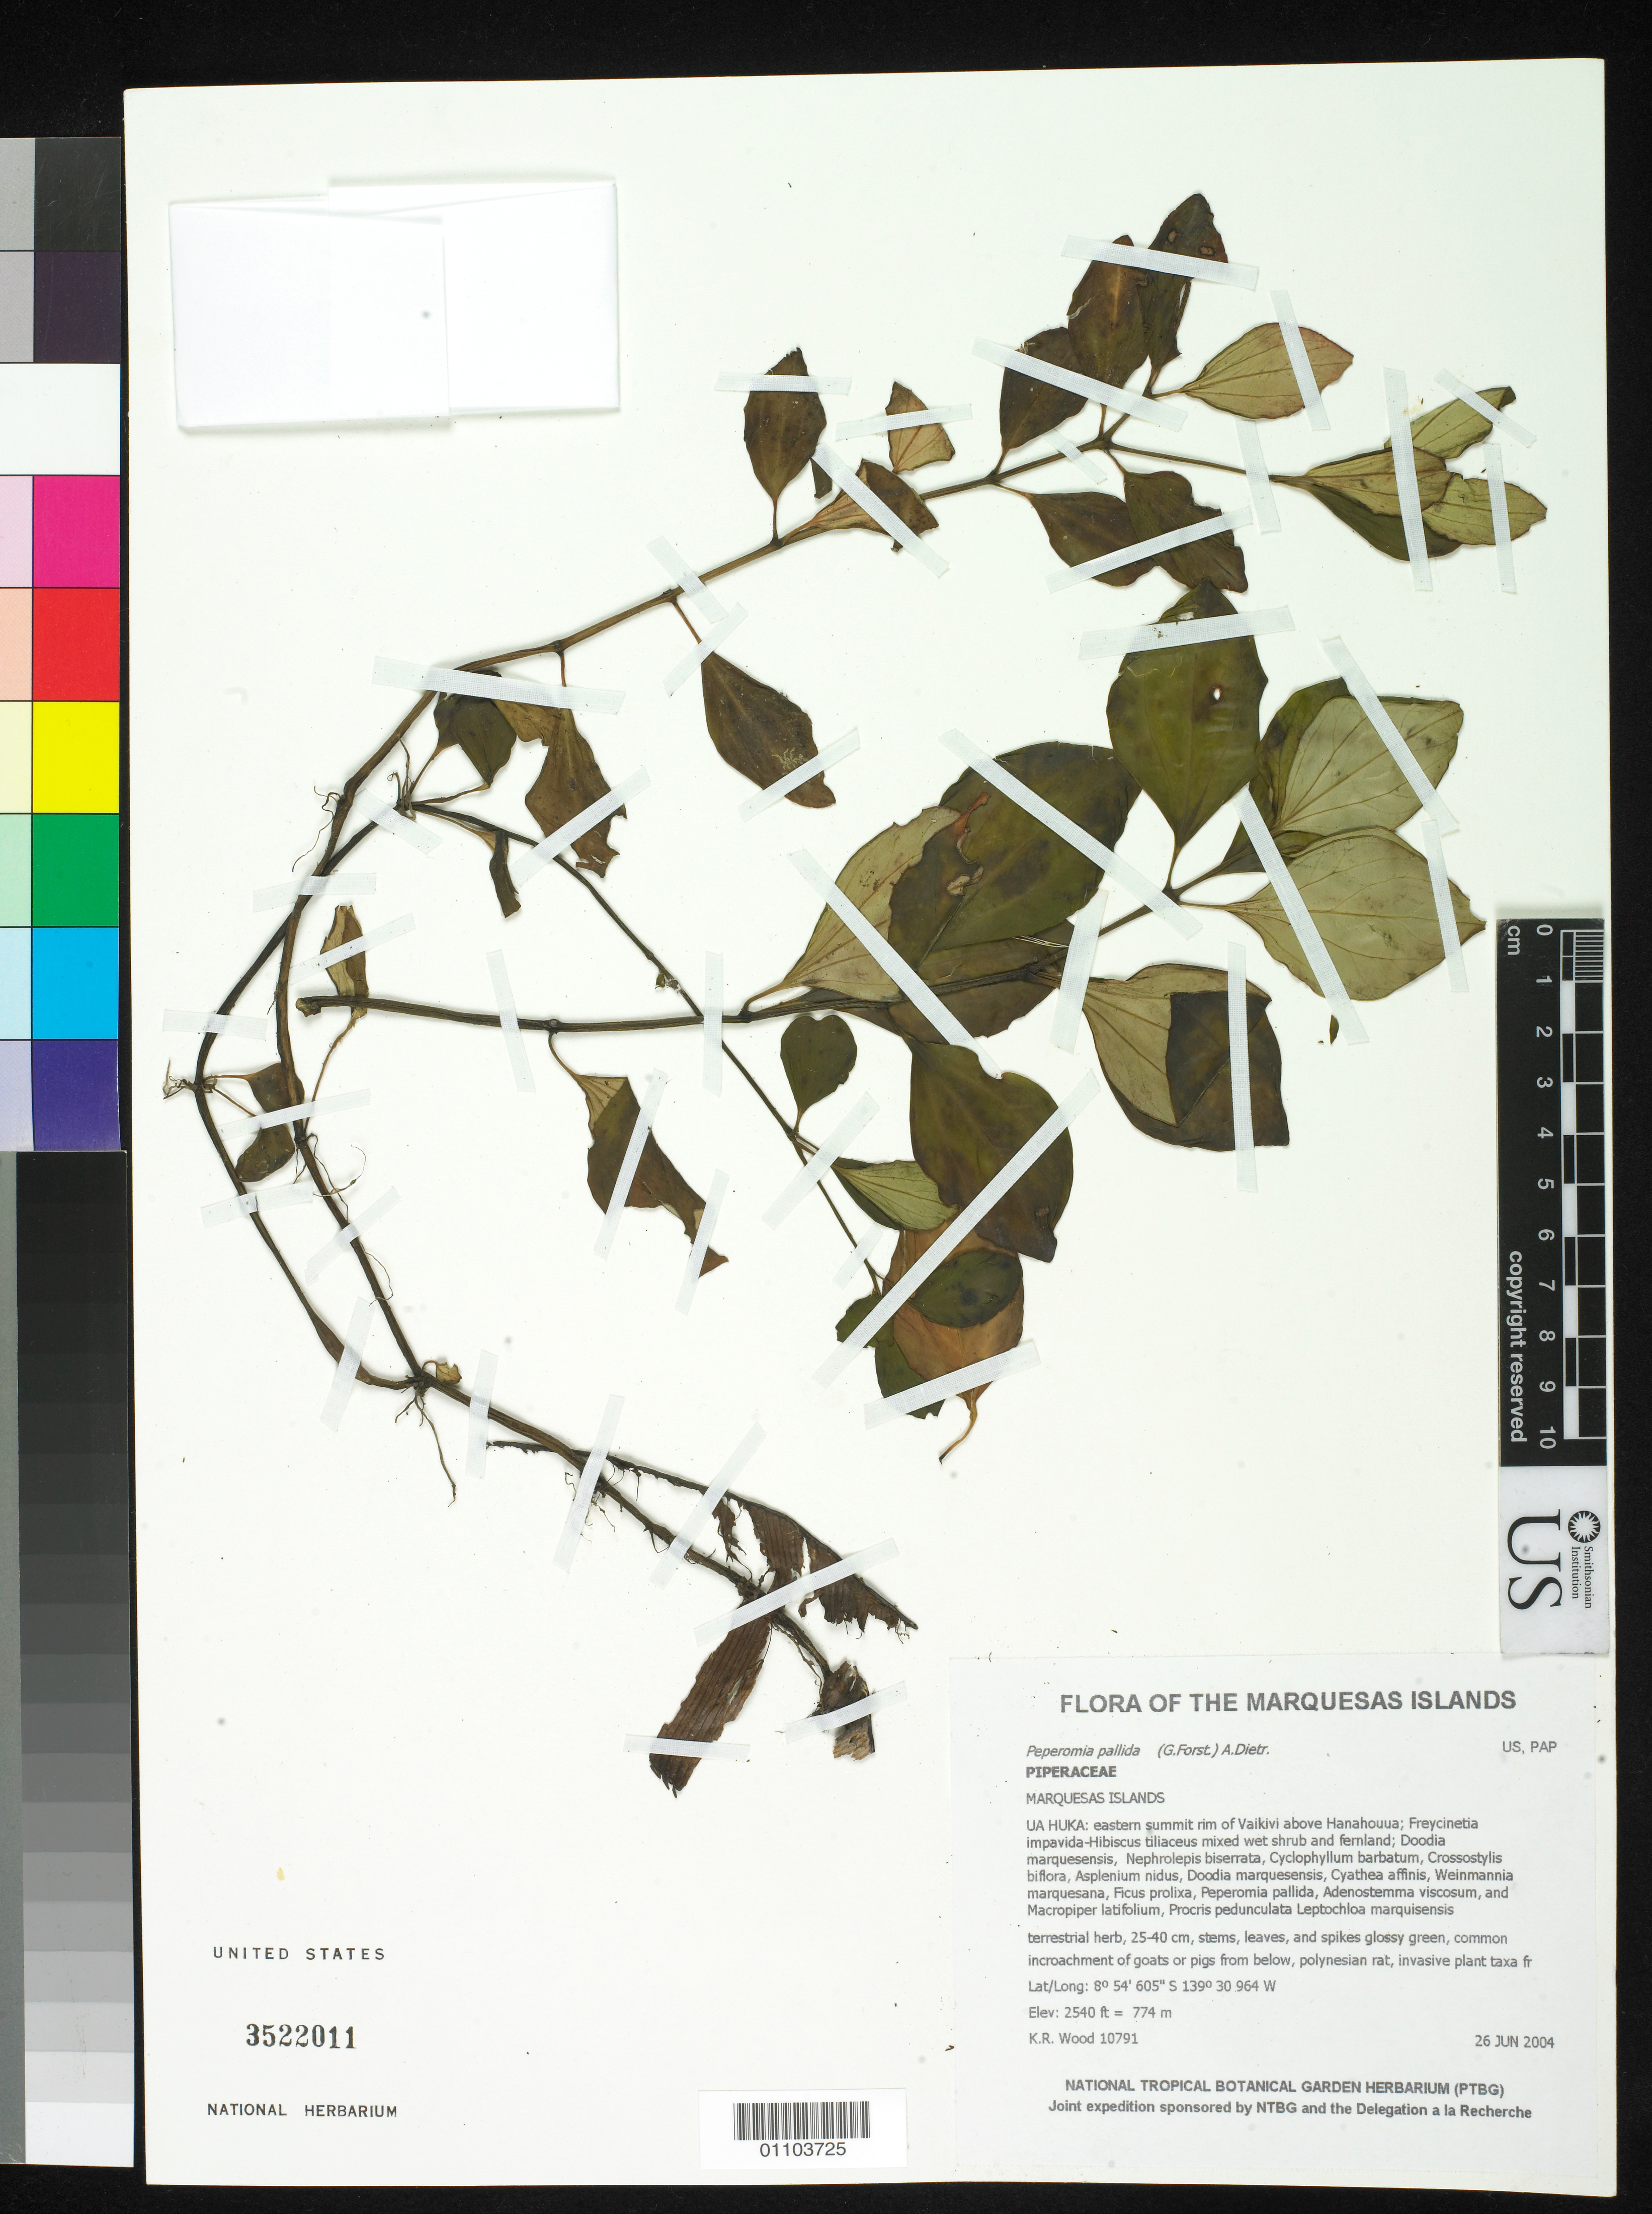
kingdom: Plantae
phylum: Tracheophyta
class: Magnoliopsida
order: Piperales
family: Piperaceae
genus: Peperomia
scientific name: Peperomia pallida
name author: (G. Forst.) Dietr.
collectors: K. R. Wood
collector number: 10791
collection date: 2004-06-26/2004-06-27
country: French Polynesia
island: Ua Huka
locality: eastern summit rim of Vaikivi above Hanahouua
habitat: Freycinetia impavida-Hibiscus tiliaceus mixed wet shrub and fernland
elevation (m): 774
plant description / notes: incroachment of goats or pigs from below, polynesian rat, invasive plant taxa from below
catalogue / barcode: US 3522011